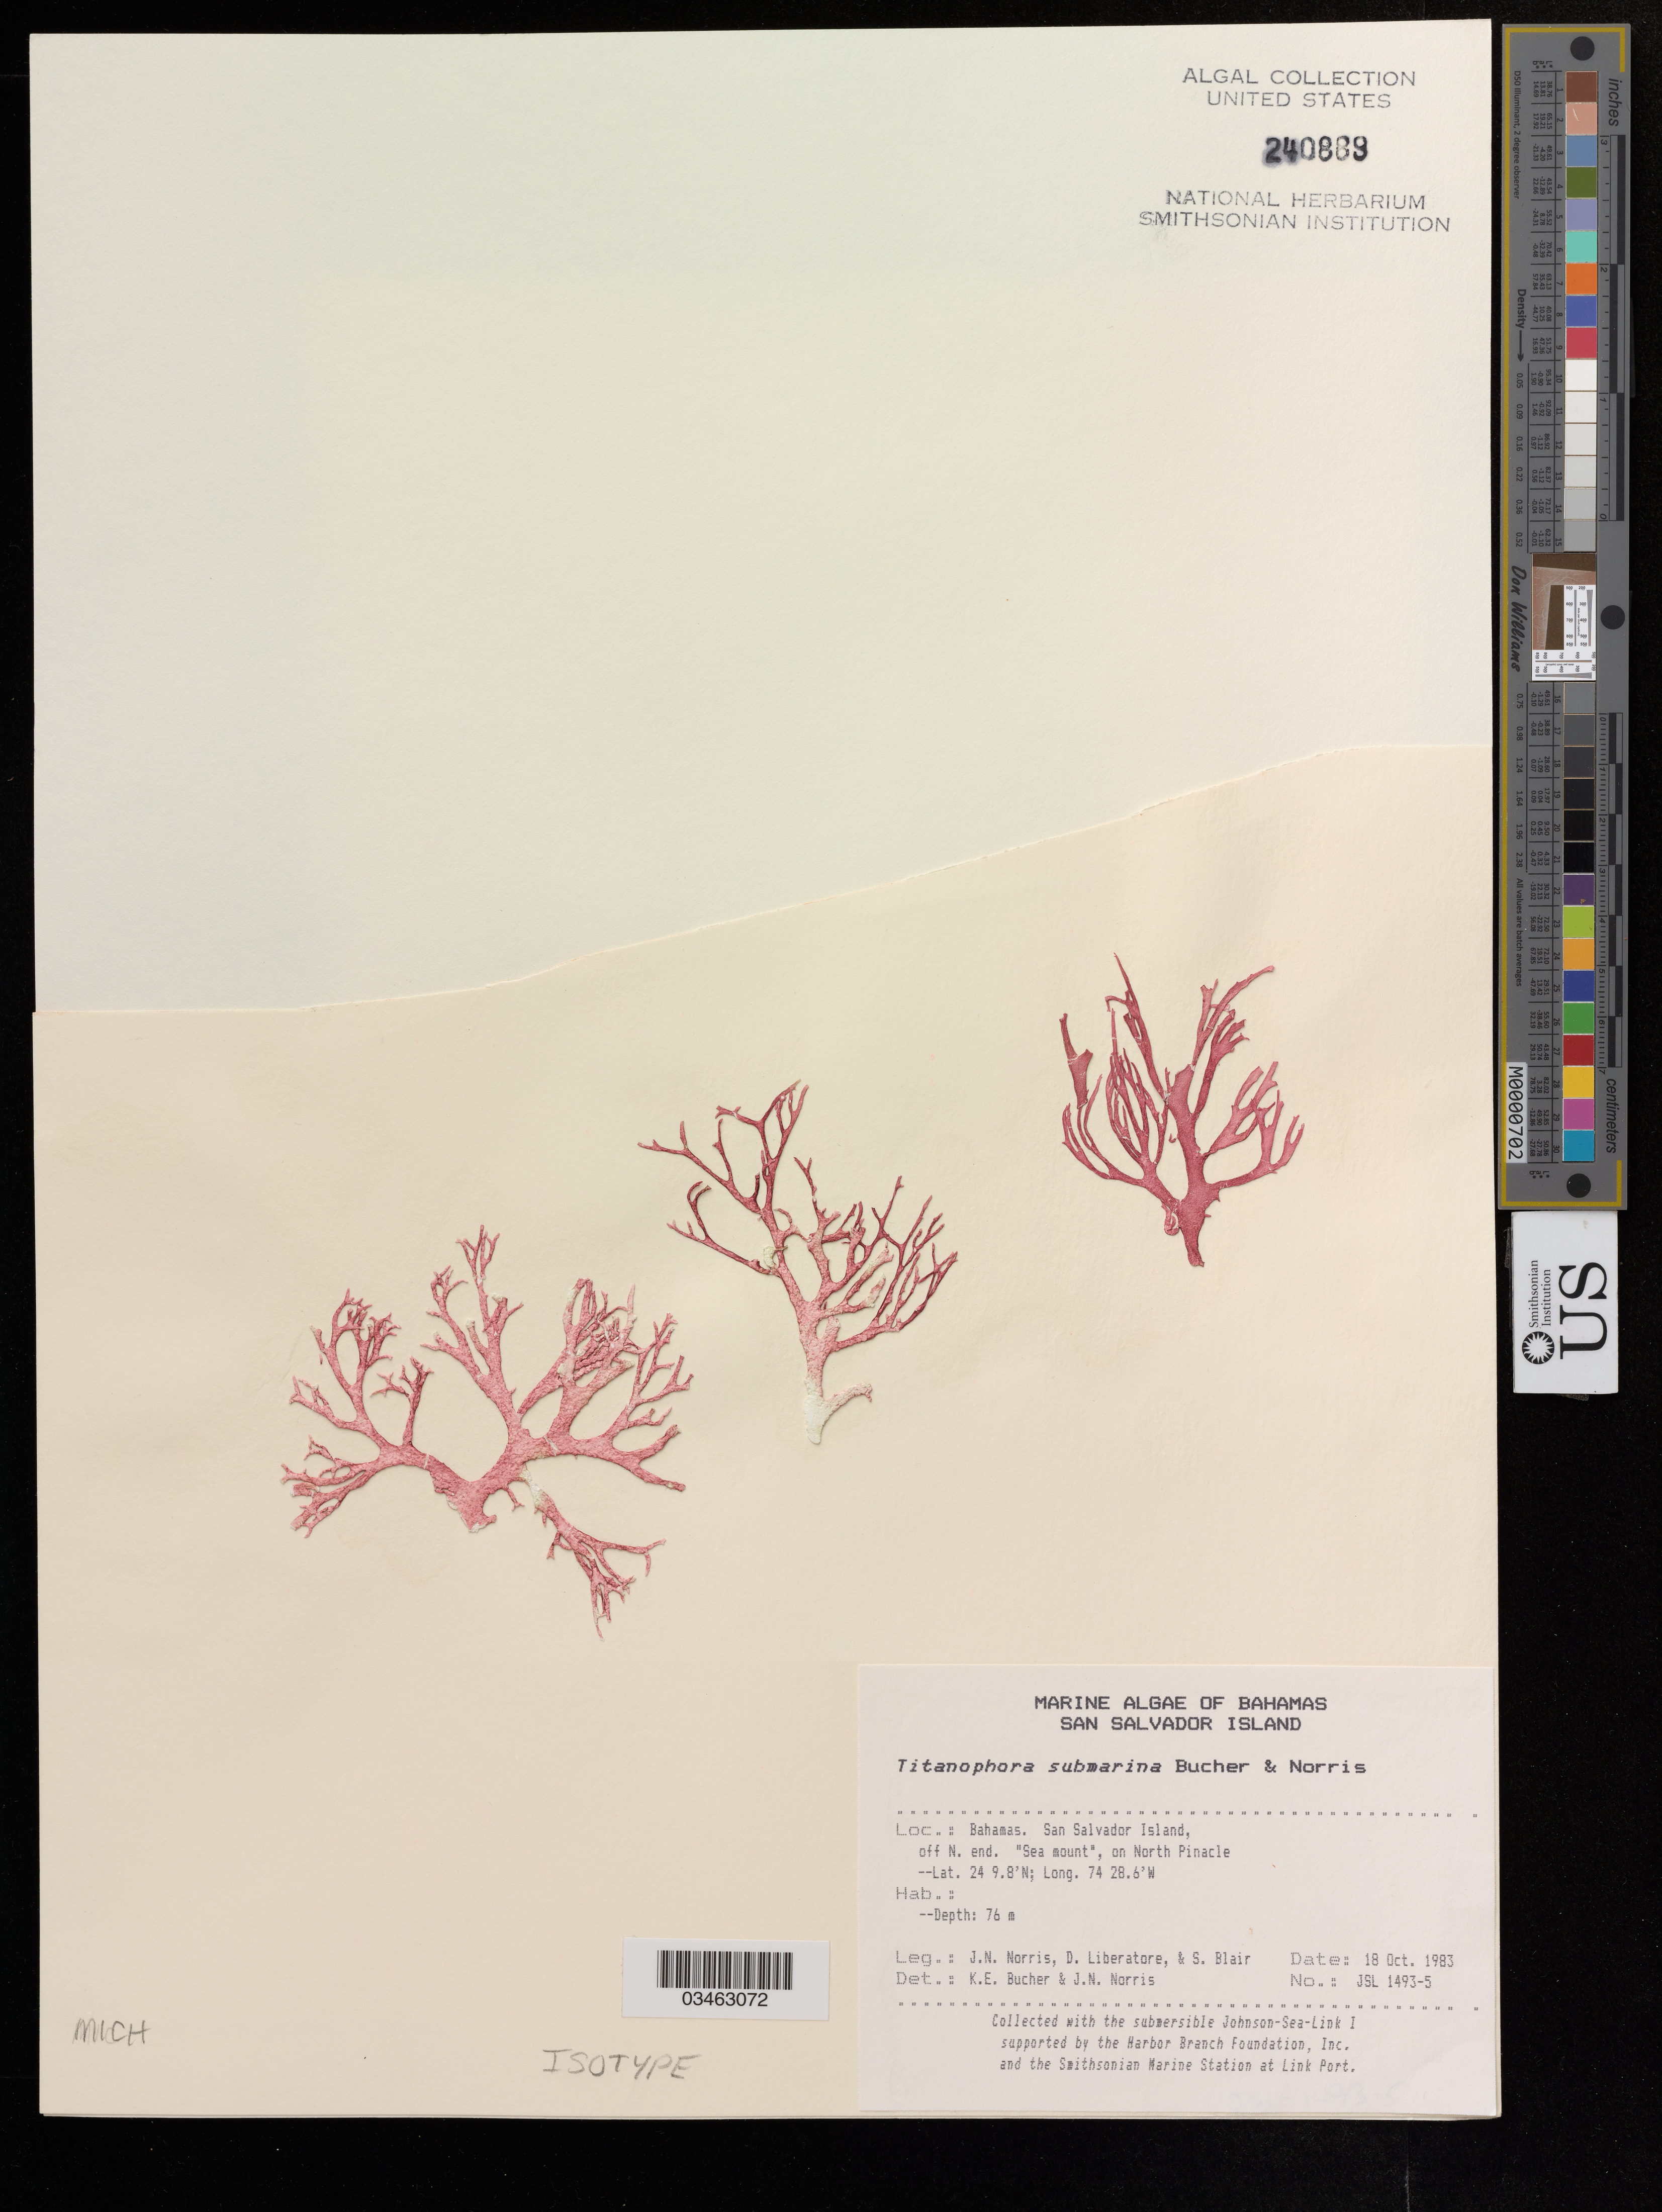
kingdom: Plantae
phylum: Rhodophyta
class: Florideophyceae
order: Nemastomatales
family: Schizymeniaceae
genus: Titanophora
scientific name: Titanophora submarina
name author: J.N. Norris & K.E. Bucher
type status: Isotype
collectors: J. N. Norris, D. Liberatore & S. M. Blair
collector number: JSL 1493-5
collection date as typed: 18 Oct 1983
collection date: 1983-10-18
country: Bahamas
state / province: San Salvador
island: San Salvador Island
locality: Sea mount, North Pinacle, off north end of San Salvador Island.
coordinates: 24º9.8'N, 74º28.6'W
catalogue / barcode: US 240889